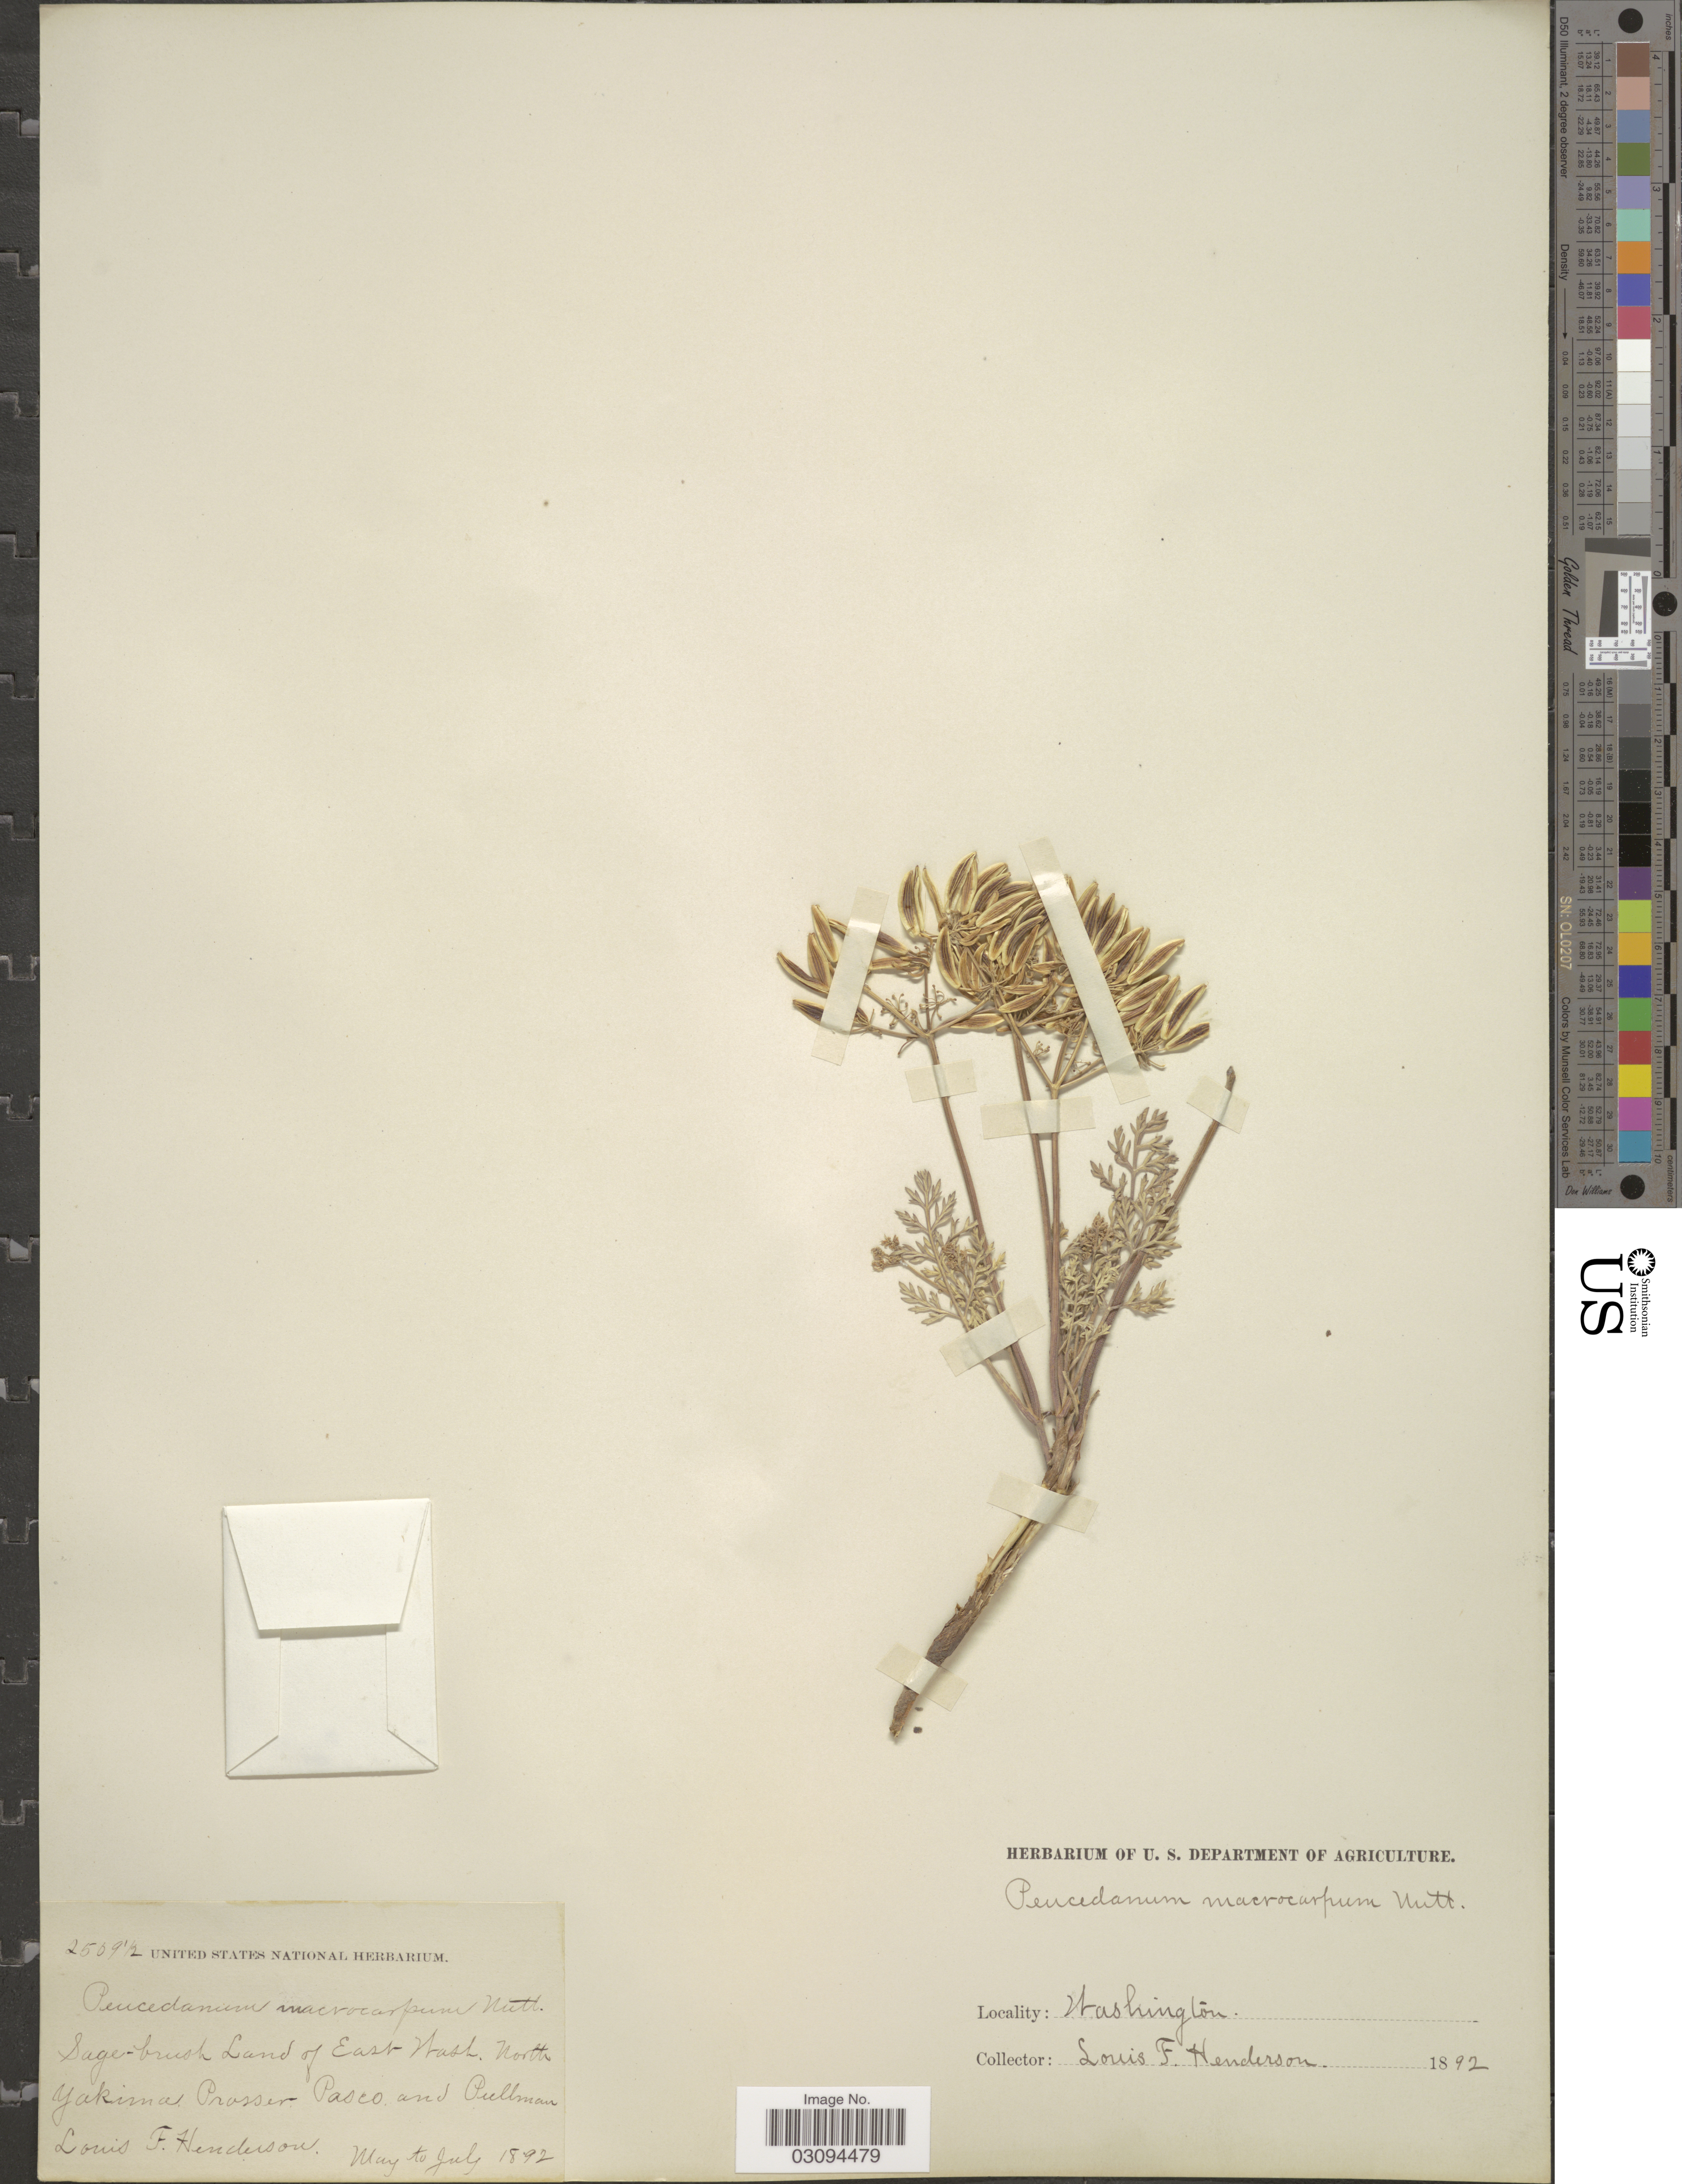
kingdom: Plantae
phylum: Tracheophyta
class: Magnoliopsida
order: Apiales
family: Apiaceae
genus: Lomatium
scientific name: Lomatium macrocarpum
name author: (Hook. et al.) J.M. Coult. & Rose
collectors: L. Henderson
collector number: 2509½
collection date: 1892-05/1892-07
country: United States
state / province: Washington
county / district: Yakima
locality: Sage-brush Land of East-Wash. North Yakima, Prosser, Pasco and Pullman.